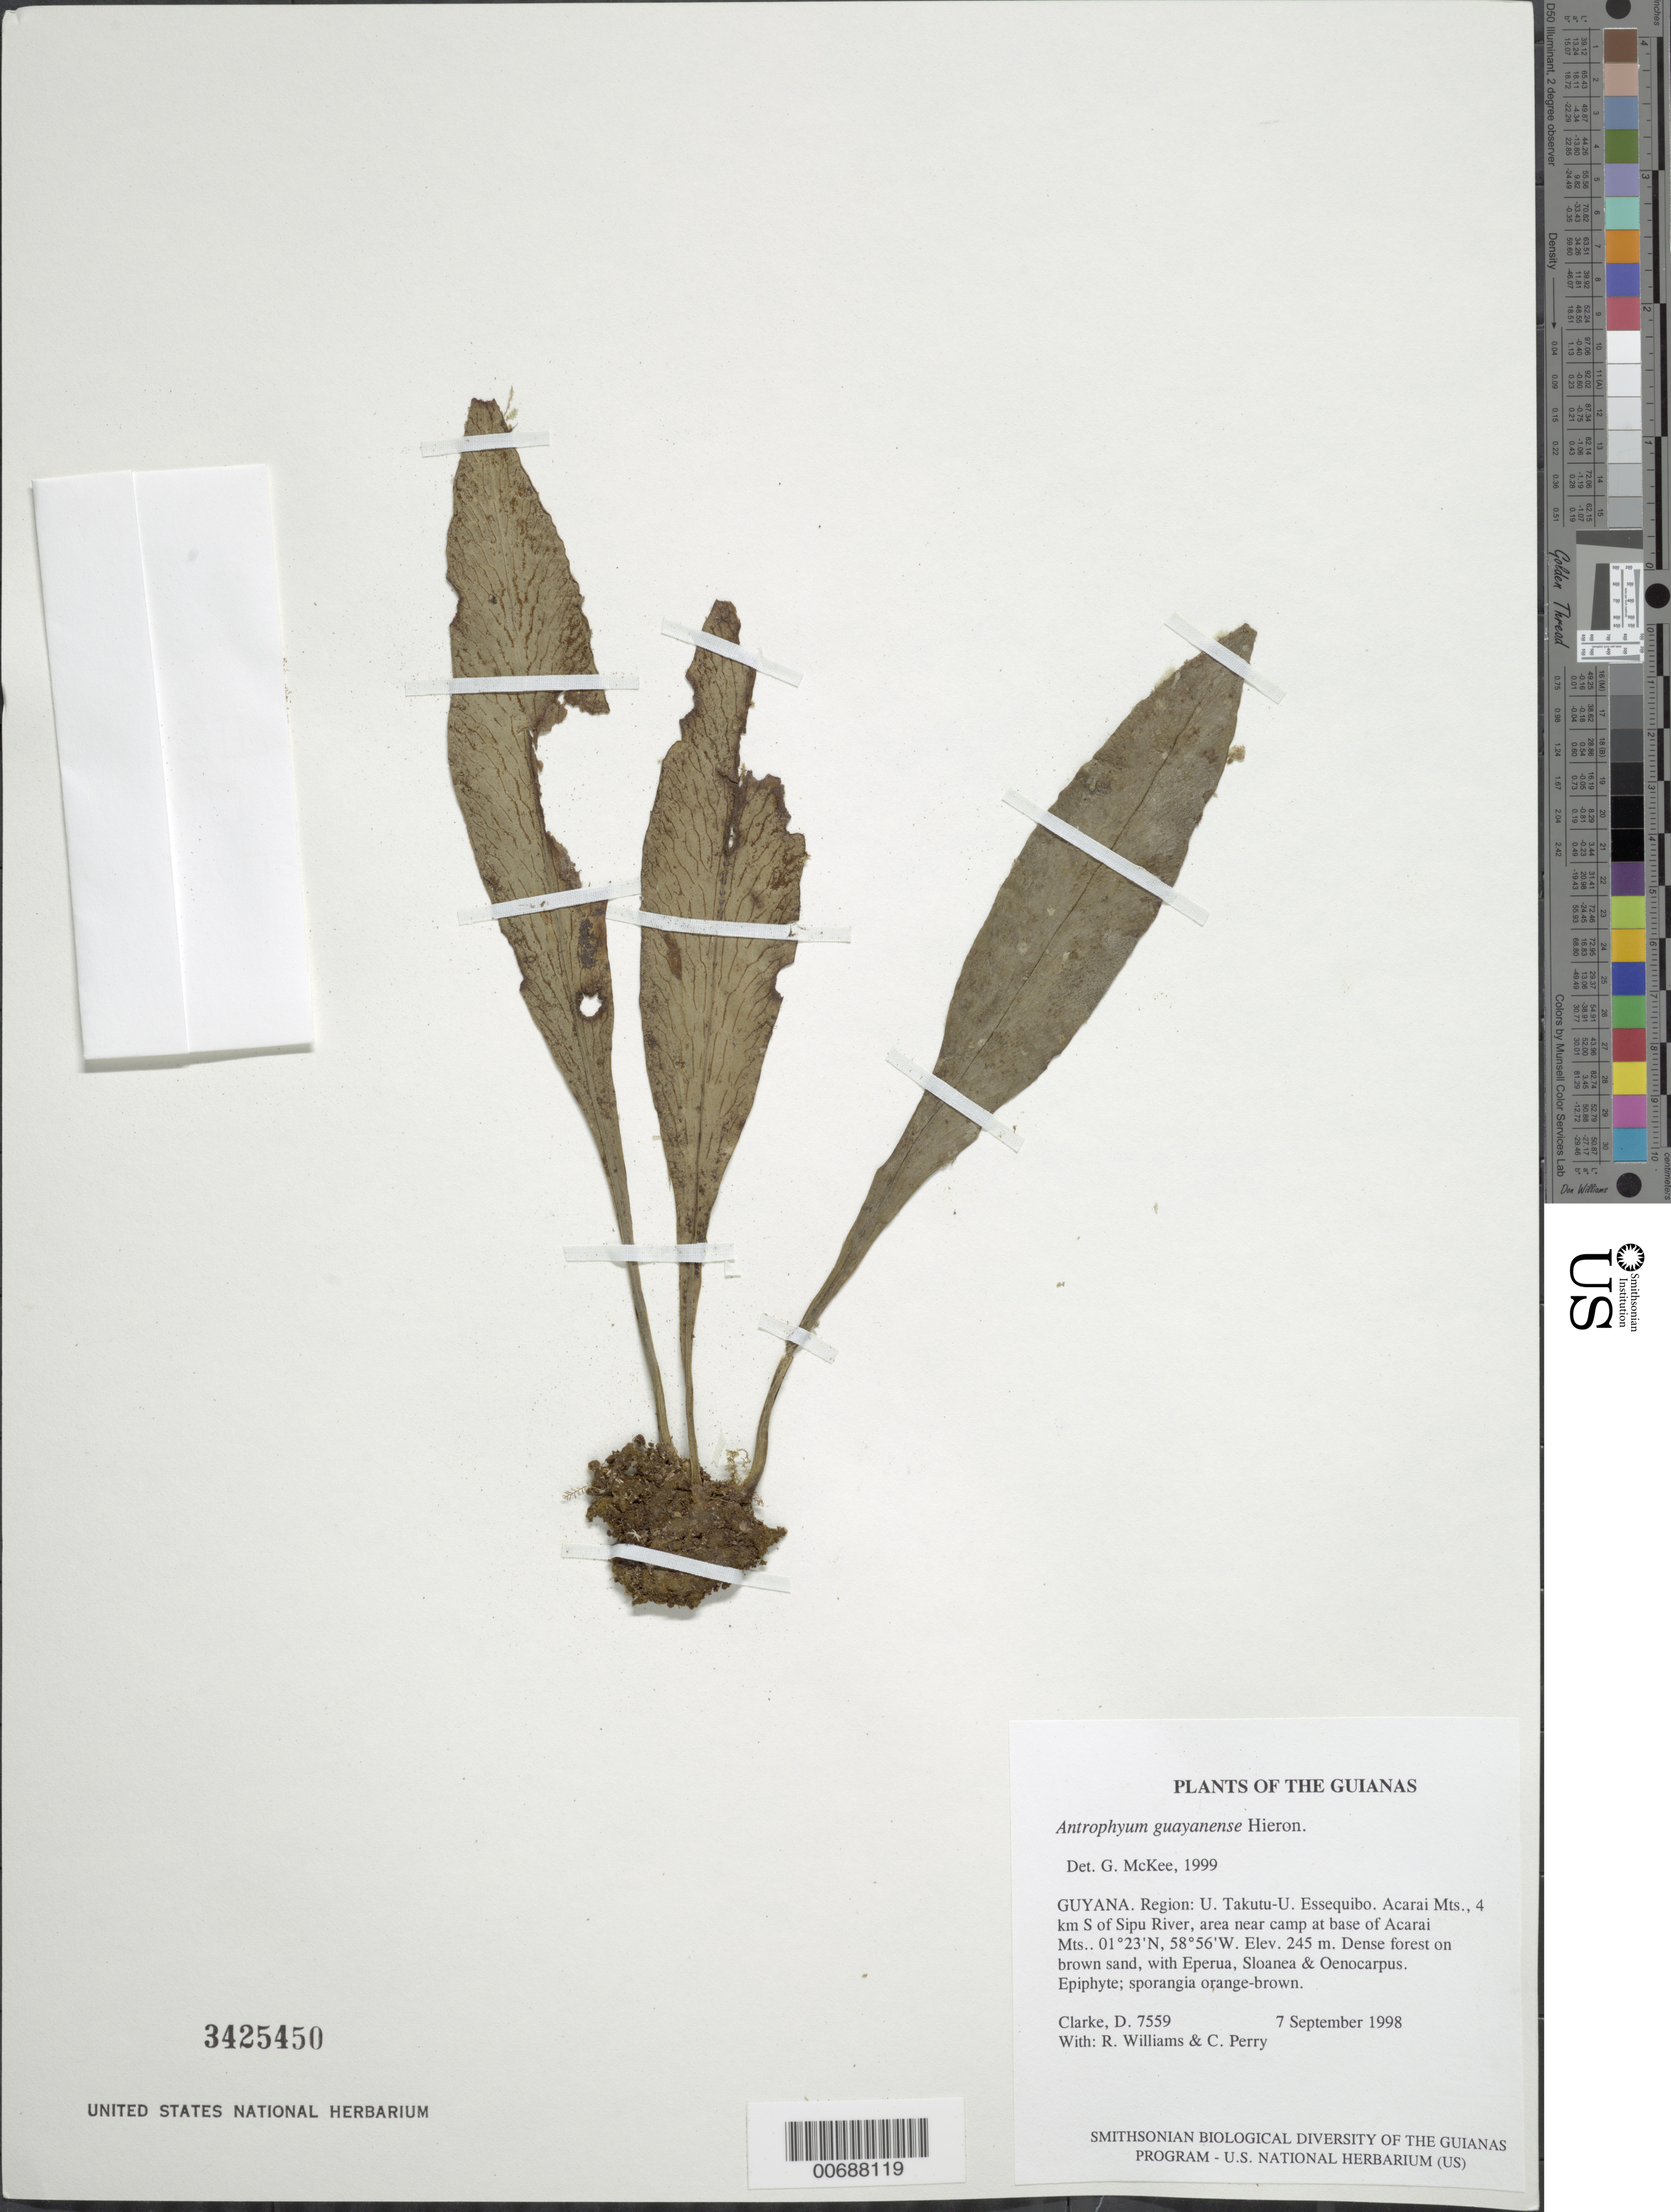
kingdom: Plantae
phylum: Tracheophyta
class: Polypodiopsida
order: Polypodiales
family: Pteridaceae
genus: Polytaenium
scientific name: Polytaenium guayanense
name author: (Hieron.) Alston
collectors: H. D. Clarke, R. Williams & C. Perry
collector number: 7559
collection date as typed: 7 September 1998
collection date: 1998-09-07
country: Guyana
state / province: U. Takutu-U. Essequibo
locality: Acarai Mts., 4 km S of Sipu River, area near camp at base of Acarai Mts.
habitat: Dense forest on brown sand, with Eperua, Sloanea & Oenocarpus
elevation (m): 245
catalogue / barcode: US 3425450